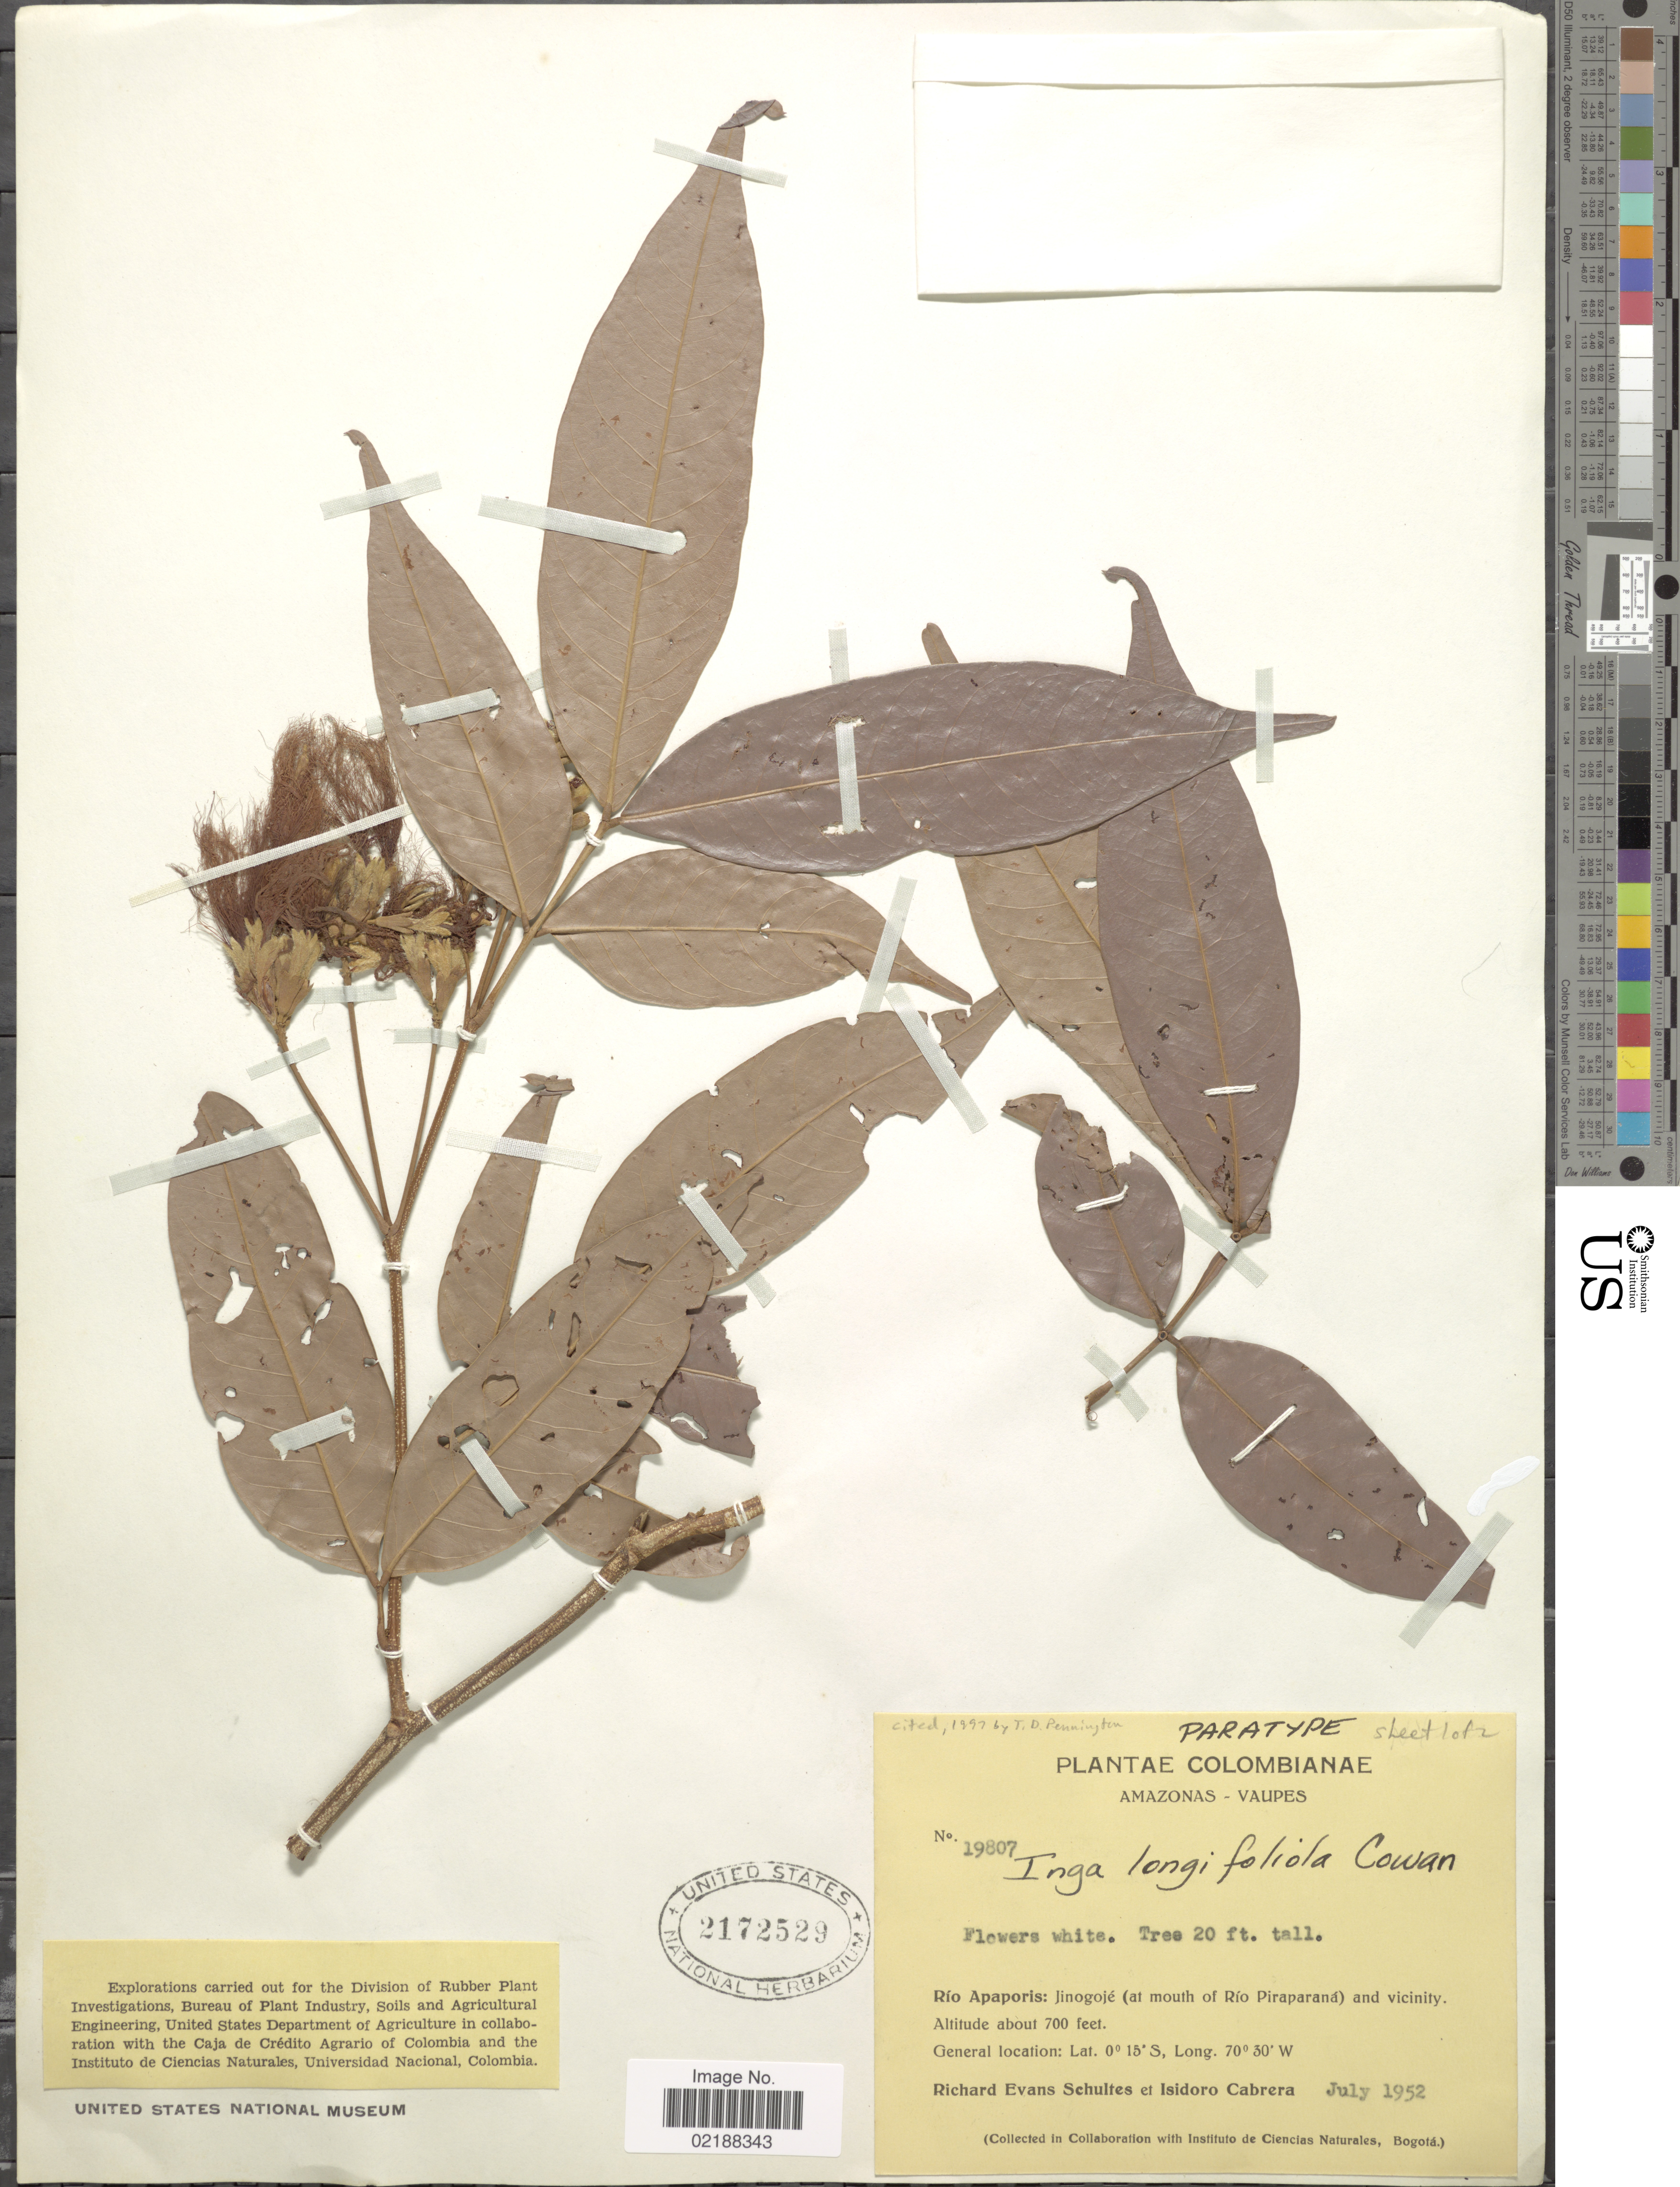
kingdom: Plantae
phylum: Tracheophyta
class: Magnoliopsida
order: Fabales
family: Fabaceae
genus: Inga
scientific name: Inga longifoliola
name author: R.S. Cowan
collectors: R. E. Schultes & I. Cabrera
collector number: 19807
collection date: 1952-07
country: Colombia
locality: Amazonas-Vaupes. Rio Apaporis, Jinogoje (at mouth of Rio Piraparana) and vicinity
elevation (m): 213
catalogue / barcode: US 2172529